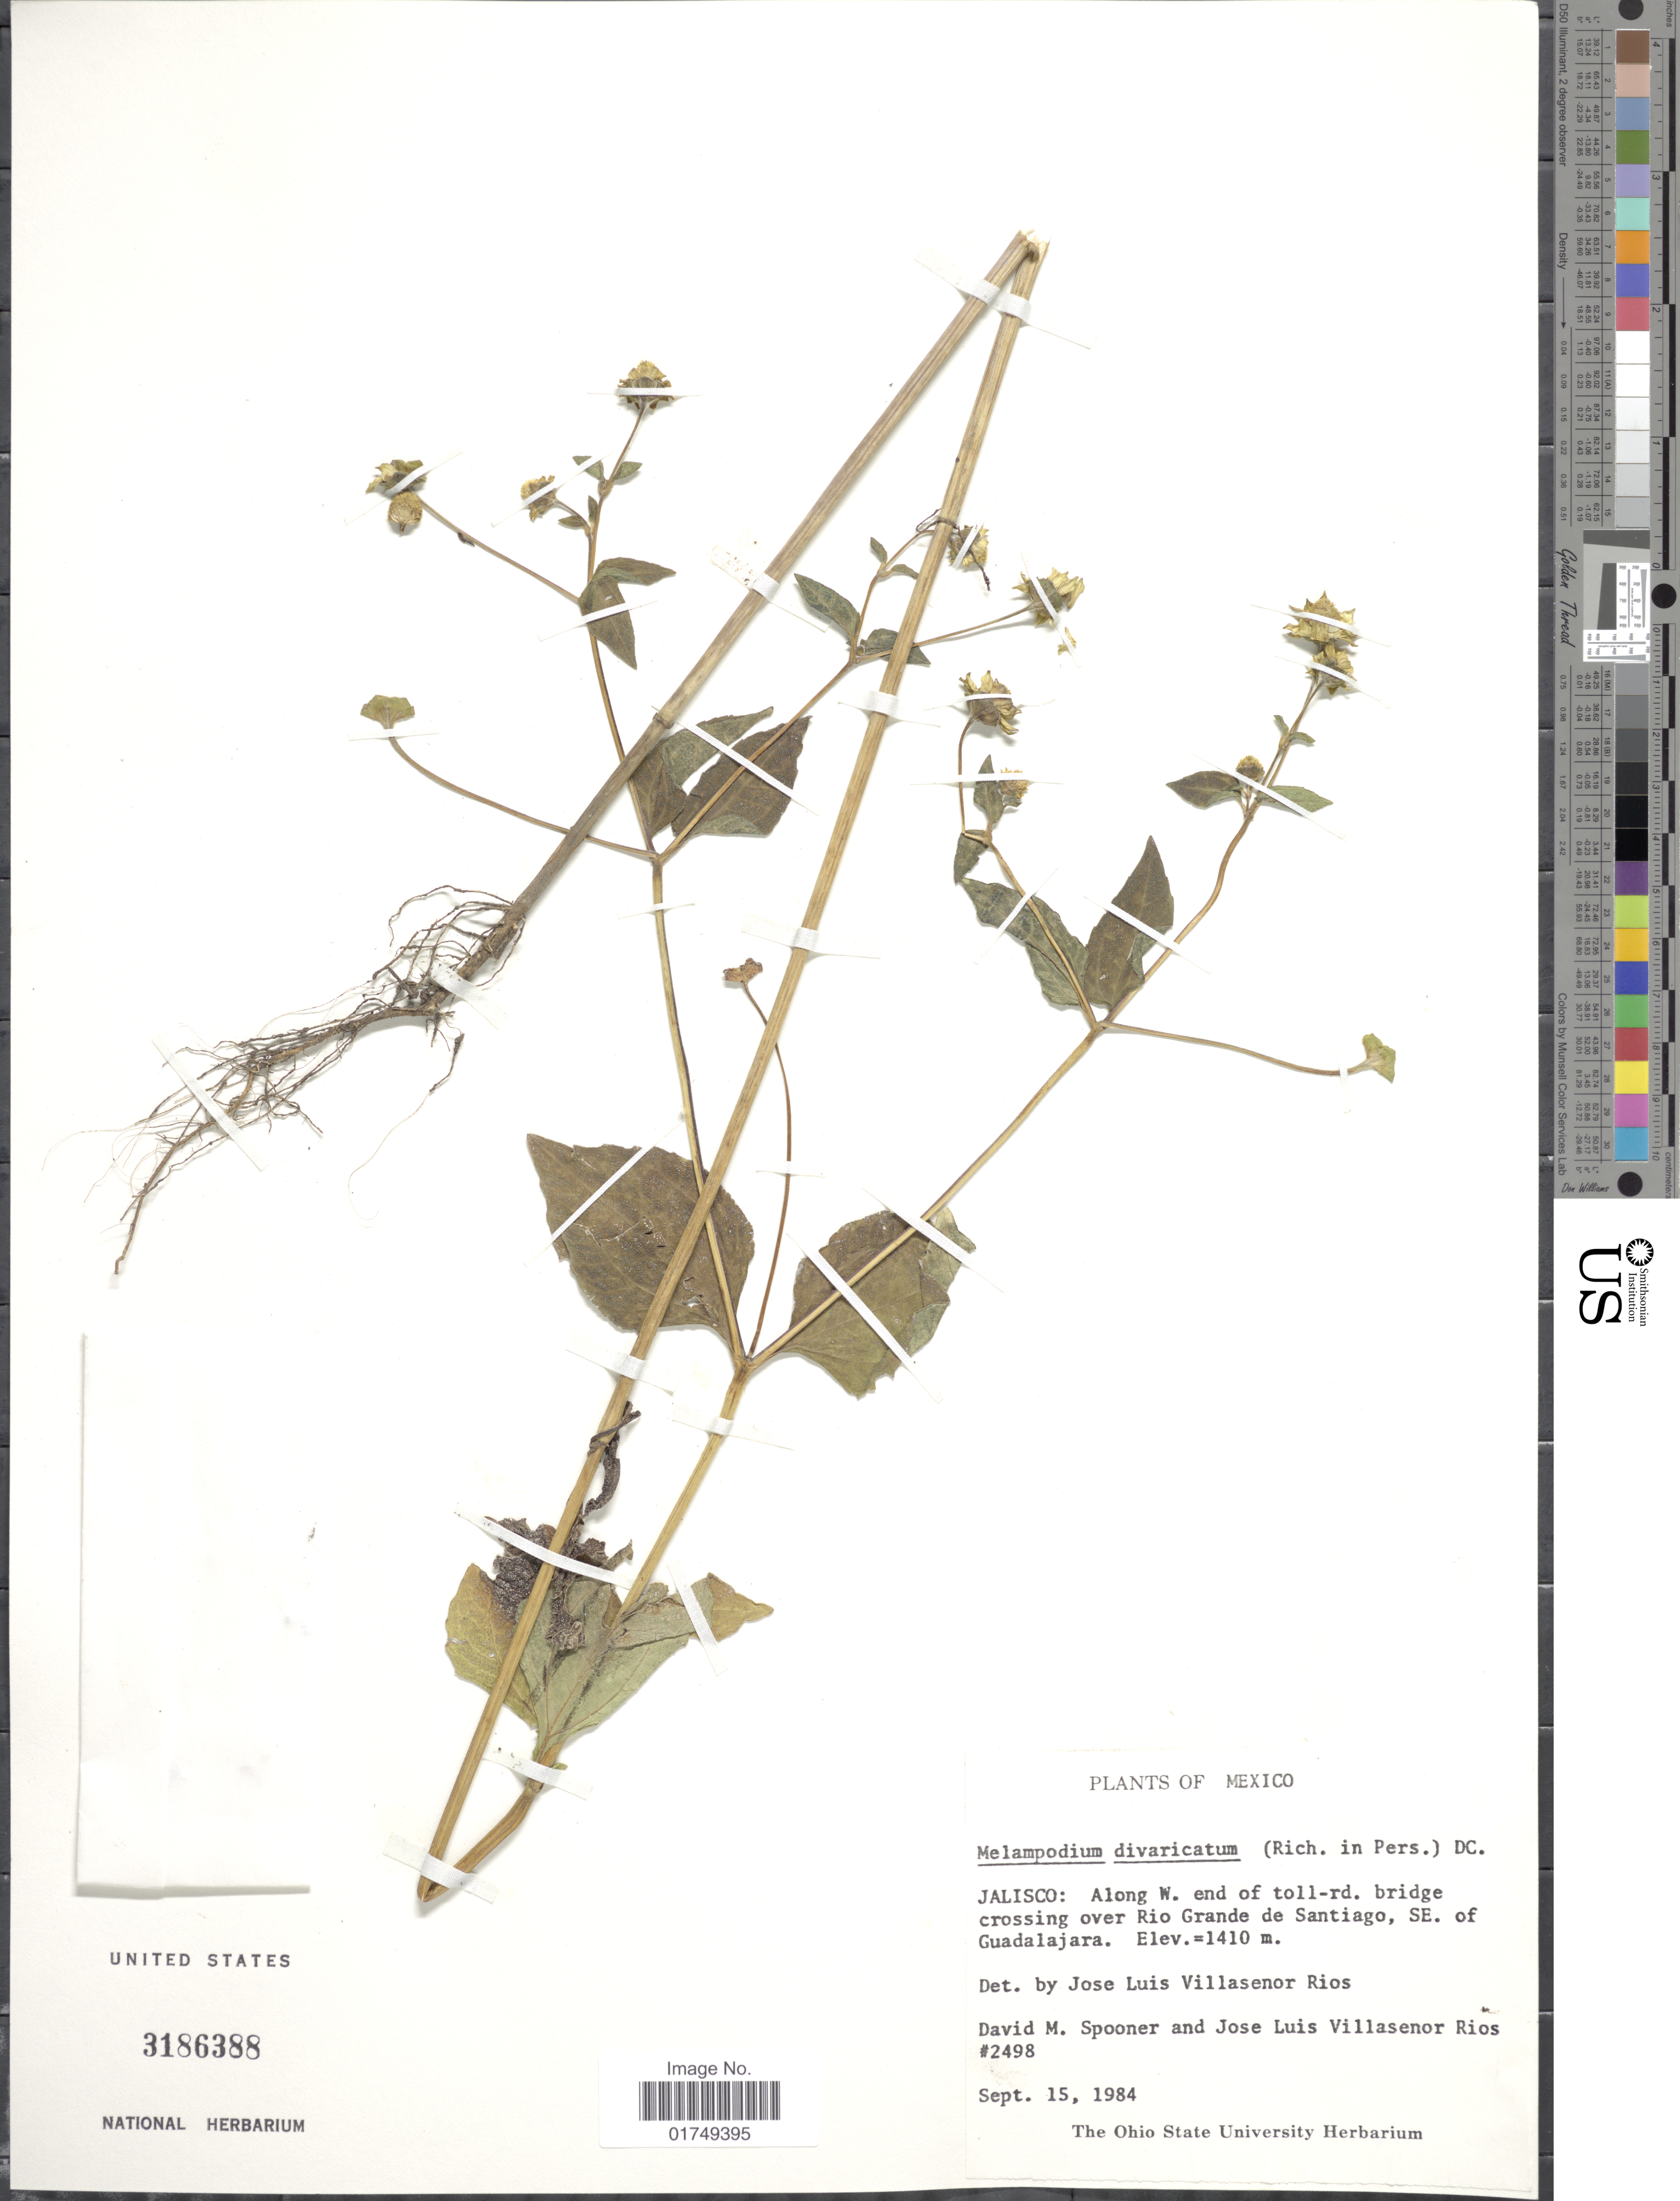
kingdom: Plantae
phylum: Tracheophyta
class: Magnoliopsida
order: Asterales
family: Asteraceae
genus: Melampodium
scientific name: Melampodium divaricatum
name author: (Rich.) DC.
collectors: D. Spooner & J. L. Villasenor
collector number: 2498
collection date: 1984-09-15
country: Mexico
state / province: Jalisco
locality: Along W. end of toll-rd. bridge crossing over Rio Grande de Santiago, SE. of Guadalajara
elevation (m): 1410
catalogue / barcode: US 3186388